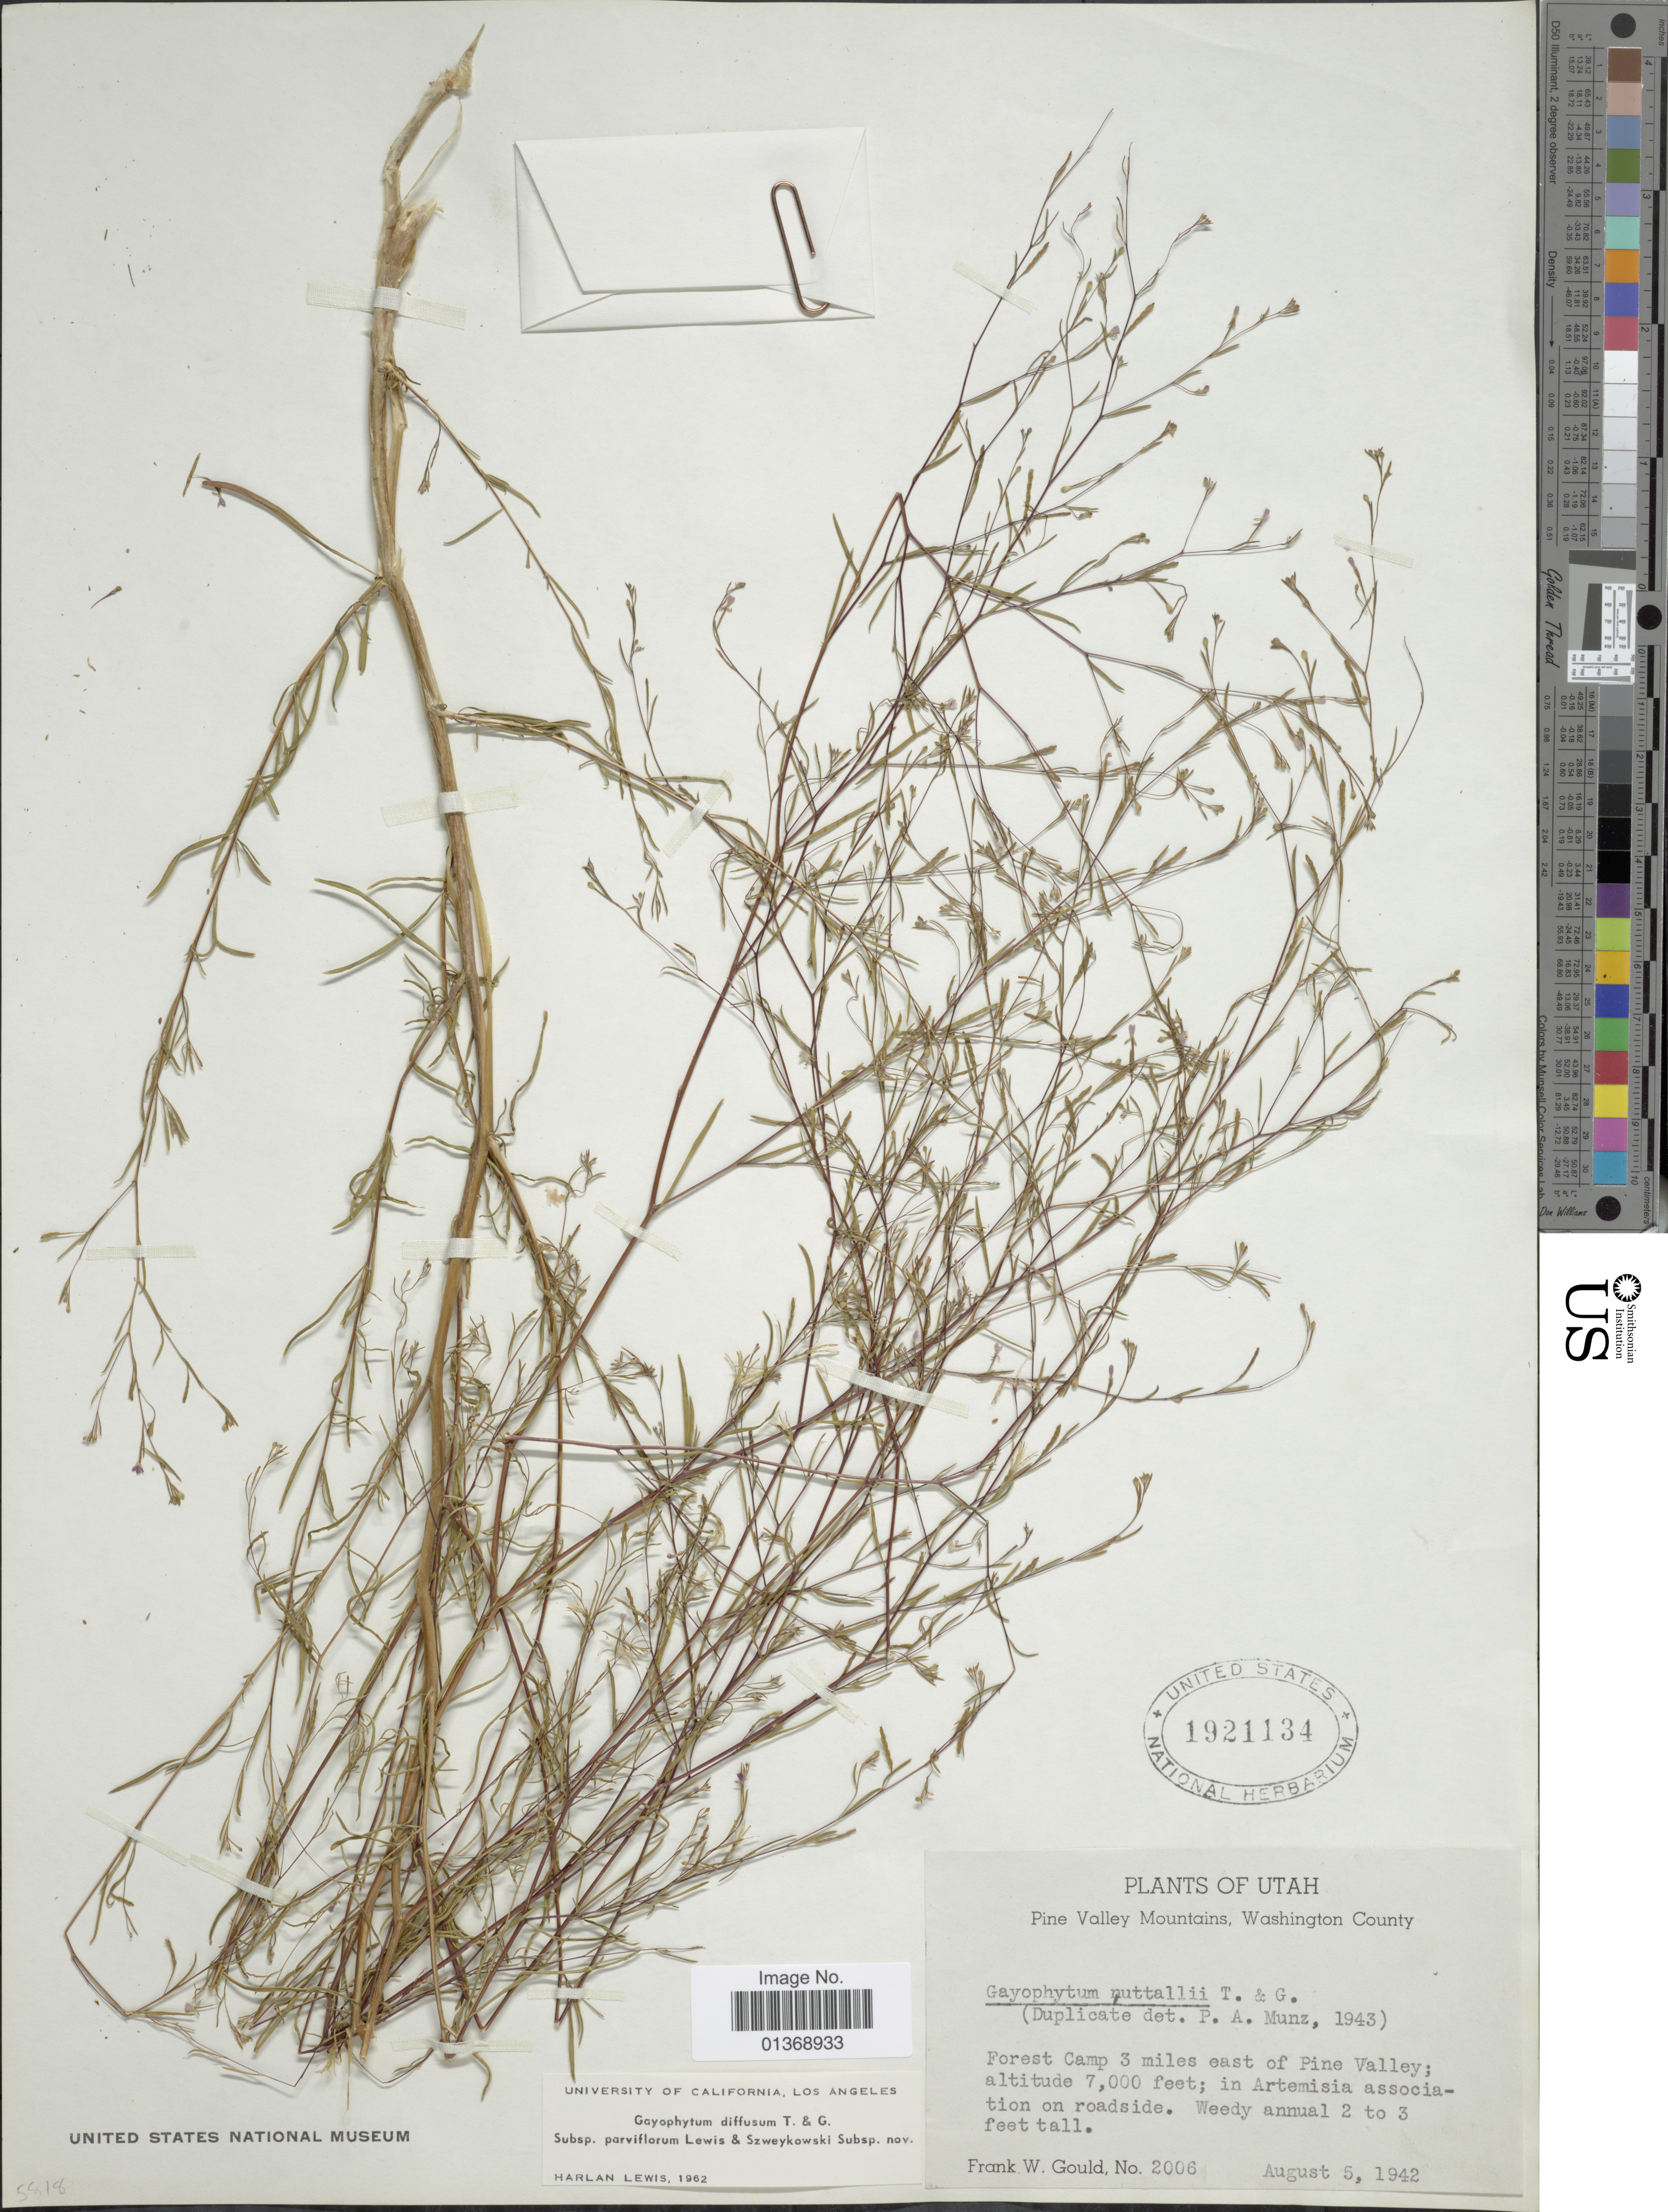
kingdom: Plantae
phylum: Tracheophyta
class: Magnoliopsida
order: Myrtales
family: Onagraceae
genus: Gayophytum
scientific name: Gayophytum diffusum subsp. parviflorum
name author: F. H. Lewis & Szweyk.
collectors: F. W. Gould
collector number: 2006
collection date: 1942-08-05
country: United States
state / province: Utah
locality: Forest Camp 3 miles east of Pine Valley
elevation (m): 2134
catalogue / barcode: US 1921134